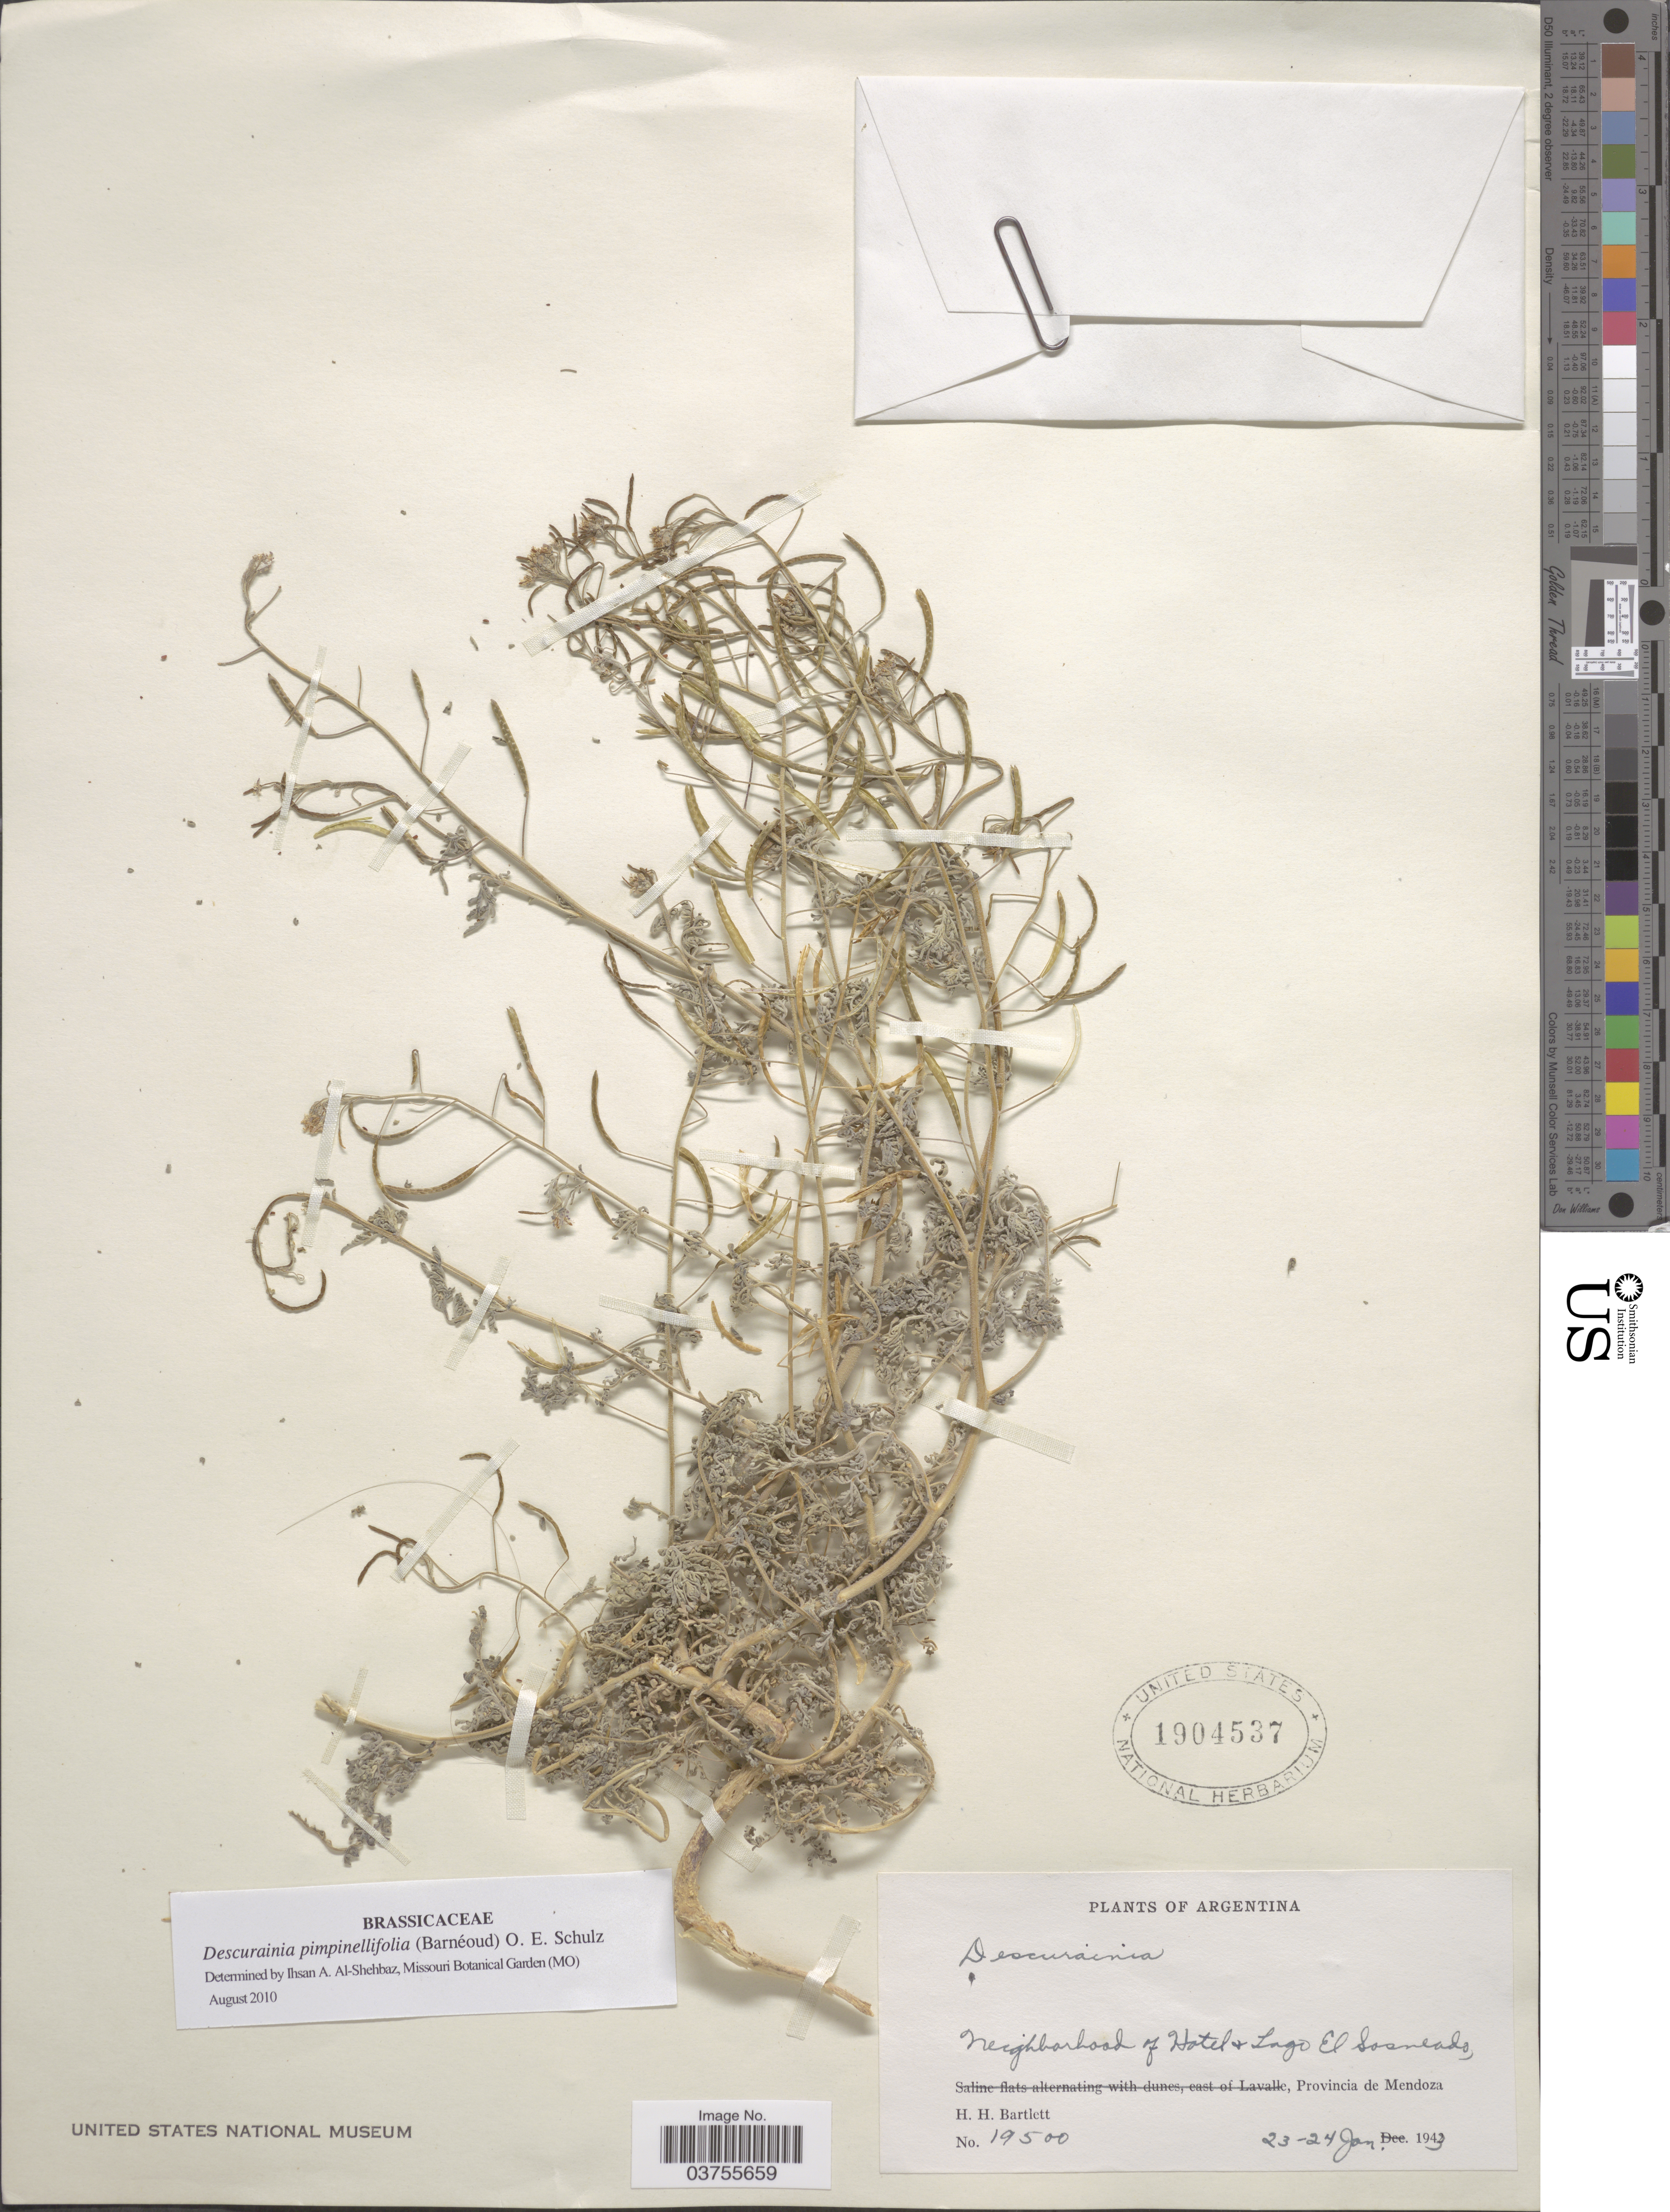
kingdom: Plantae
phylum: Tracheophyta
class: Magnoliopsida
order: Brassicales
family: Brassicaceae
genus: Descurainia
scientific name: Descurainia pimpinellifolia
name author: (Barnéoud & C.A. Mey.) O.E. Schulz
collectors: H. H. Bartlett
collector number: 19500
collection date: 1943-01-23/1943-01-24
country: Argentina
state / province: Mendoza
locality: Neighborhood of Hotel & Lago El Sosneado.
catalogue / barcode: US 1904537